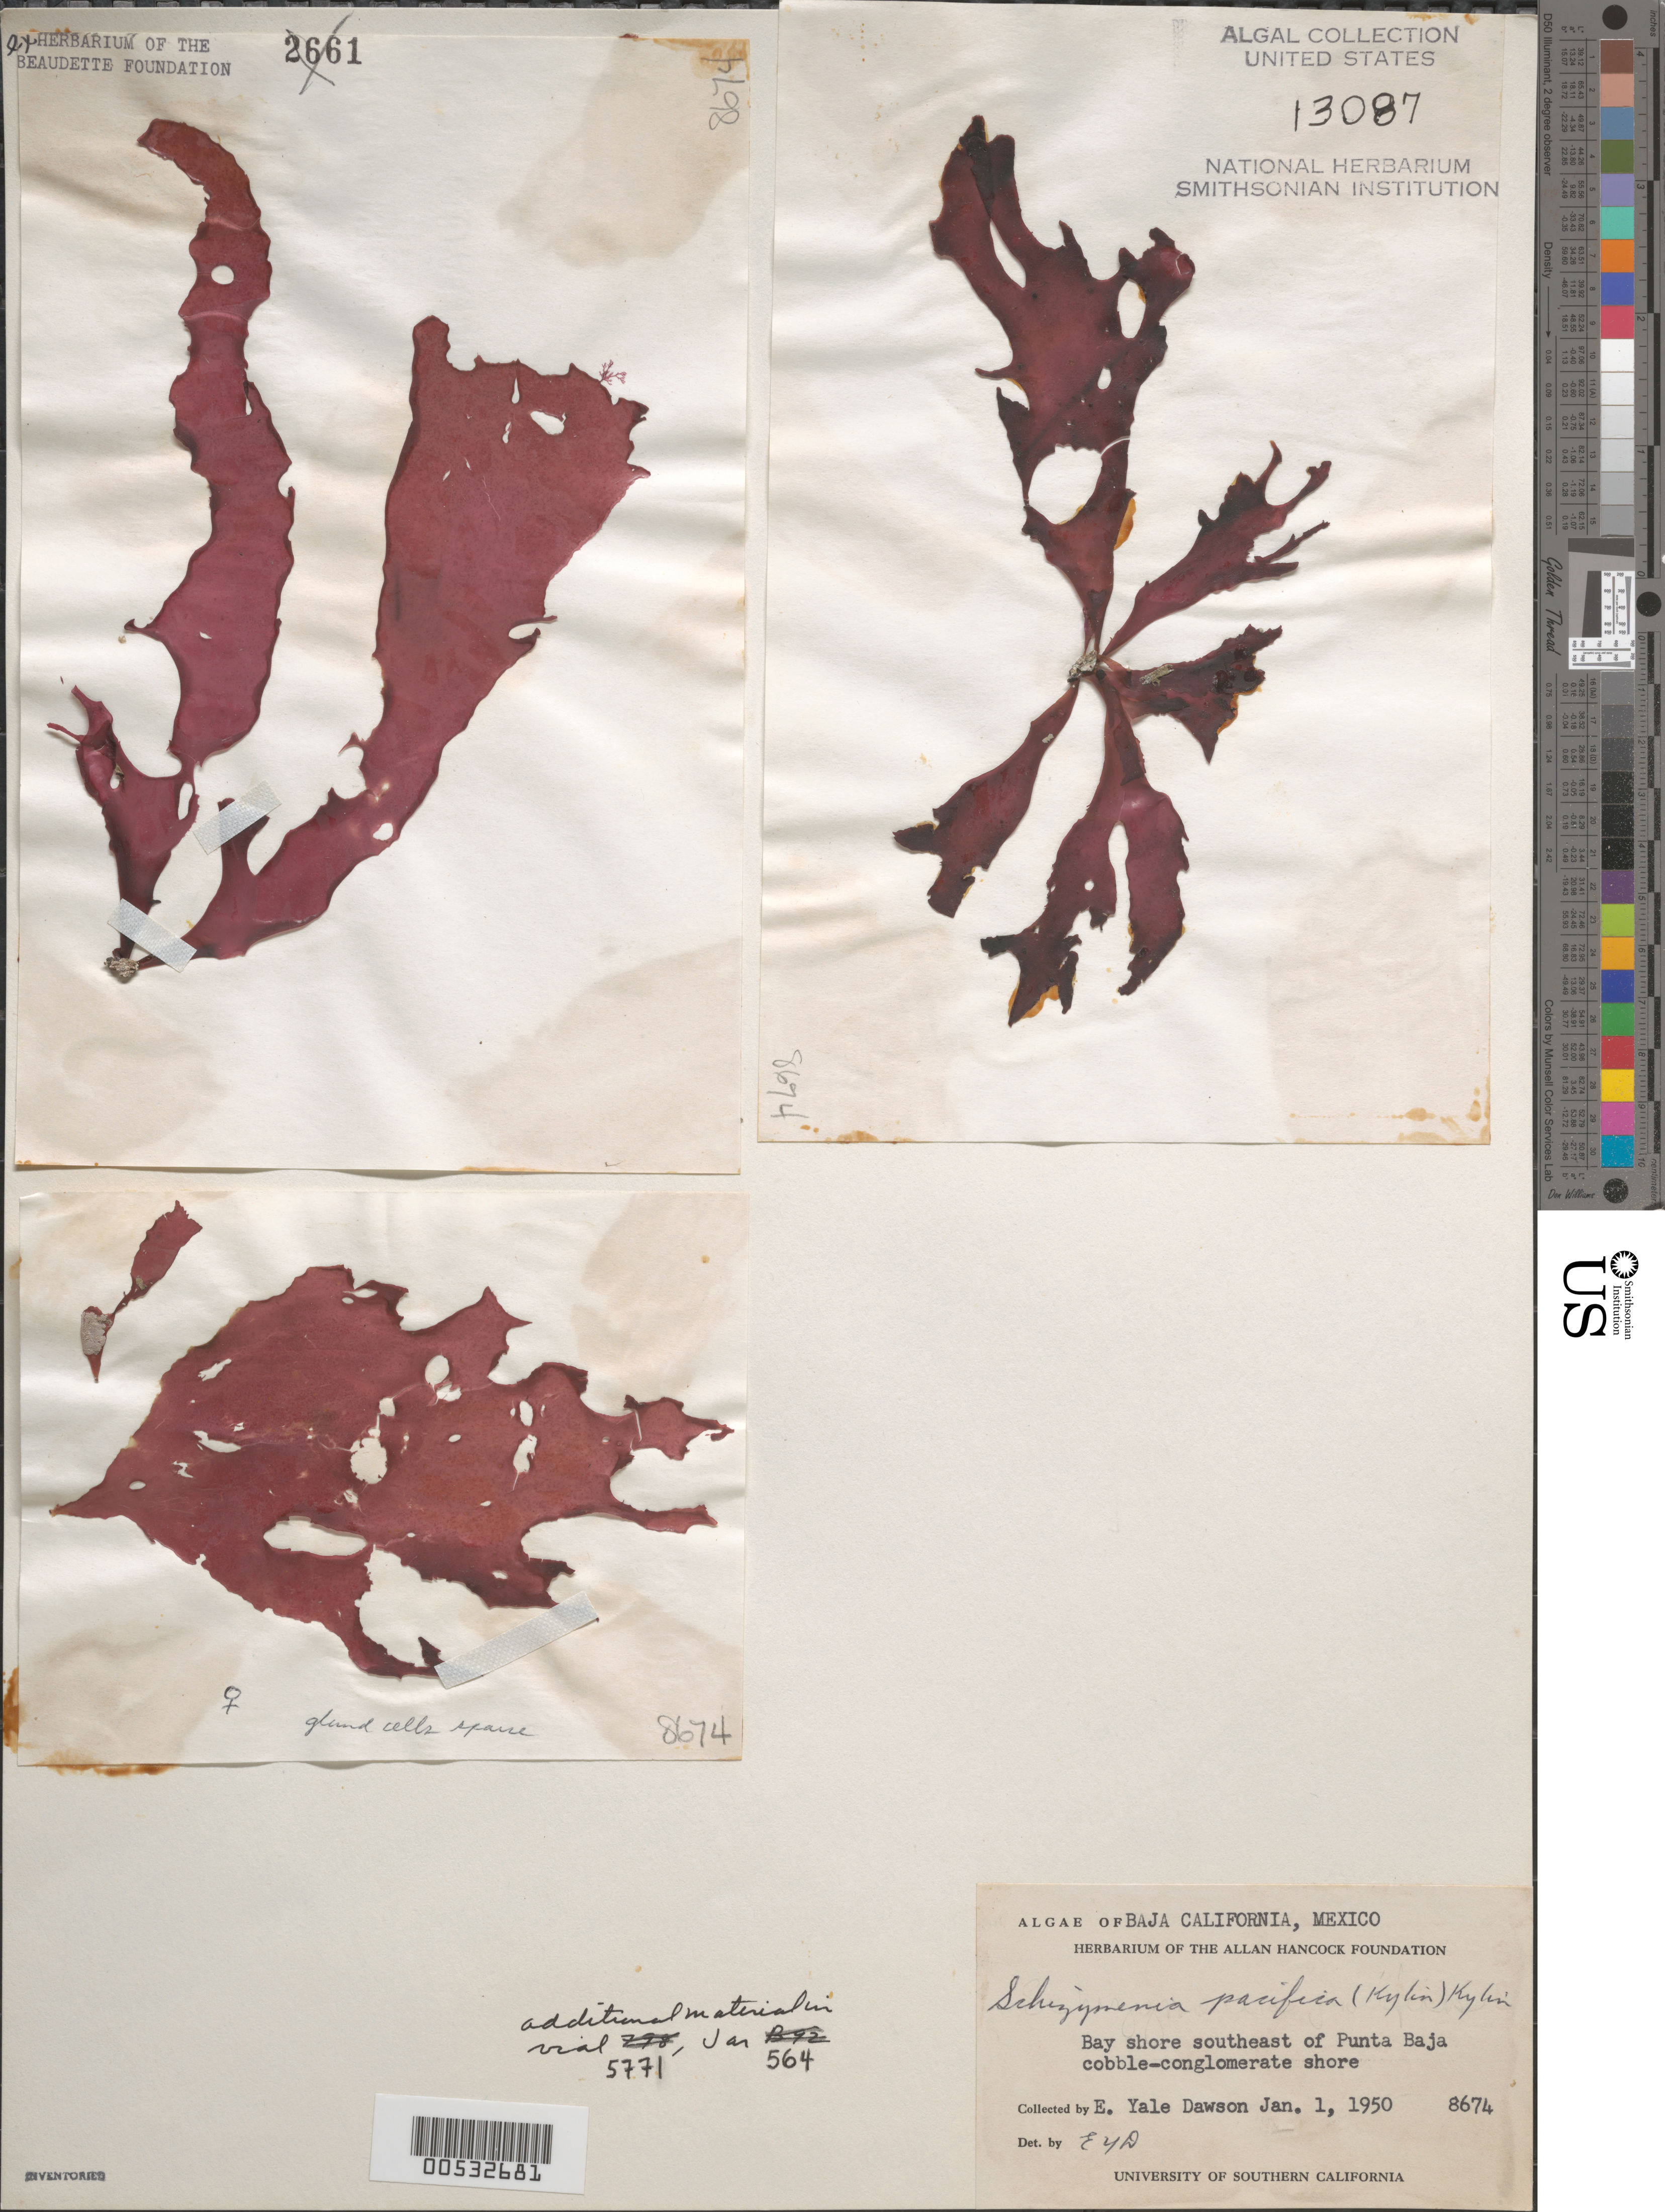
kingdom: Plantae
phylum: Rhodophyta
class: Florideophyceae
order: Nemastomatales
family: Schizymeniaceae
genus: Schizymenia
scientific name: Schizymenia pacifica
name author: (Kylin) Kylin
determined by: Dawson, E. Y.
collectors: E. Y. Dawson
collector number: EYD 8674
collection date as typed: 01 Jan 1950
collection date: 1950-01-01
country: Mexico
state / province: Baja California Norte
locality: Southeast of Punta Baja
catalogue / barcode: US 13087